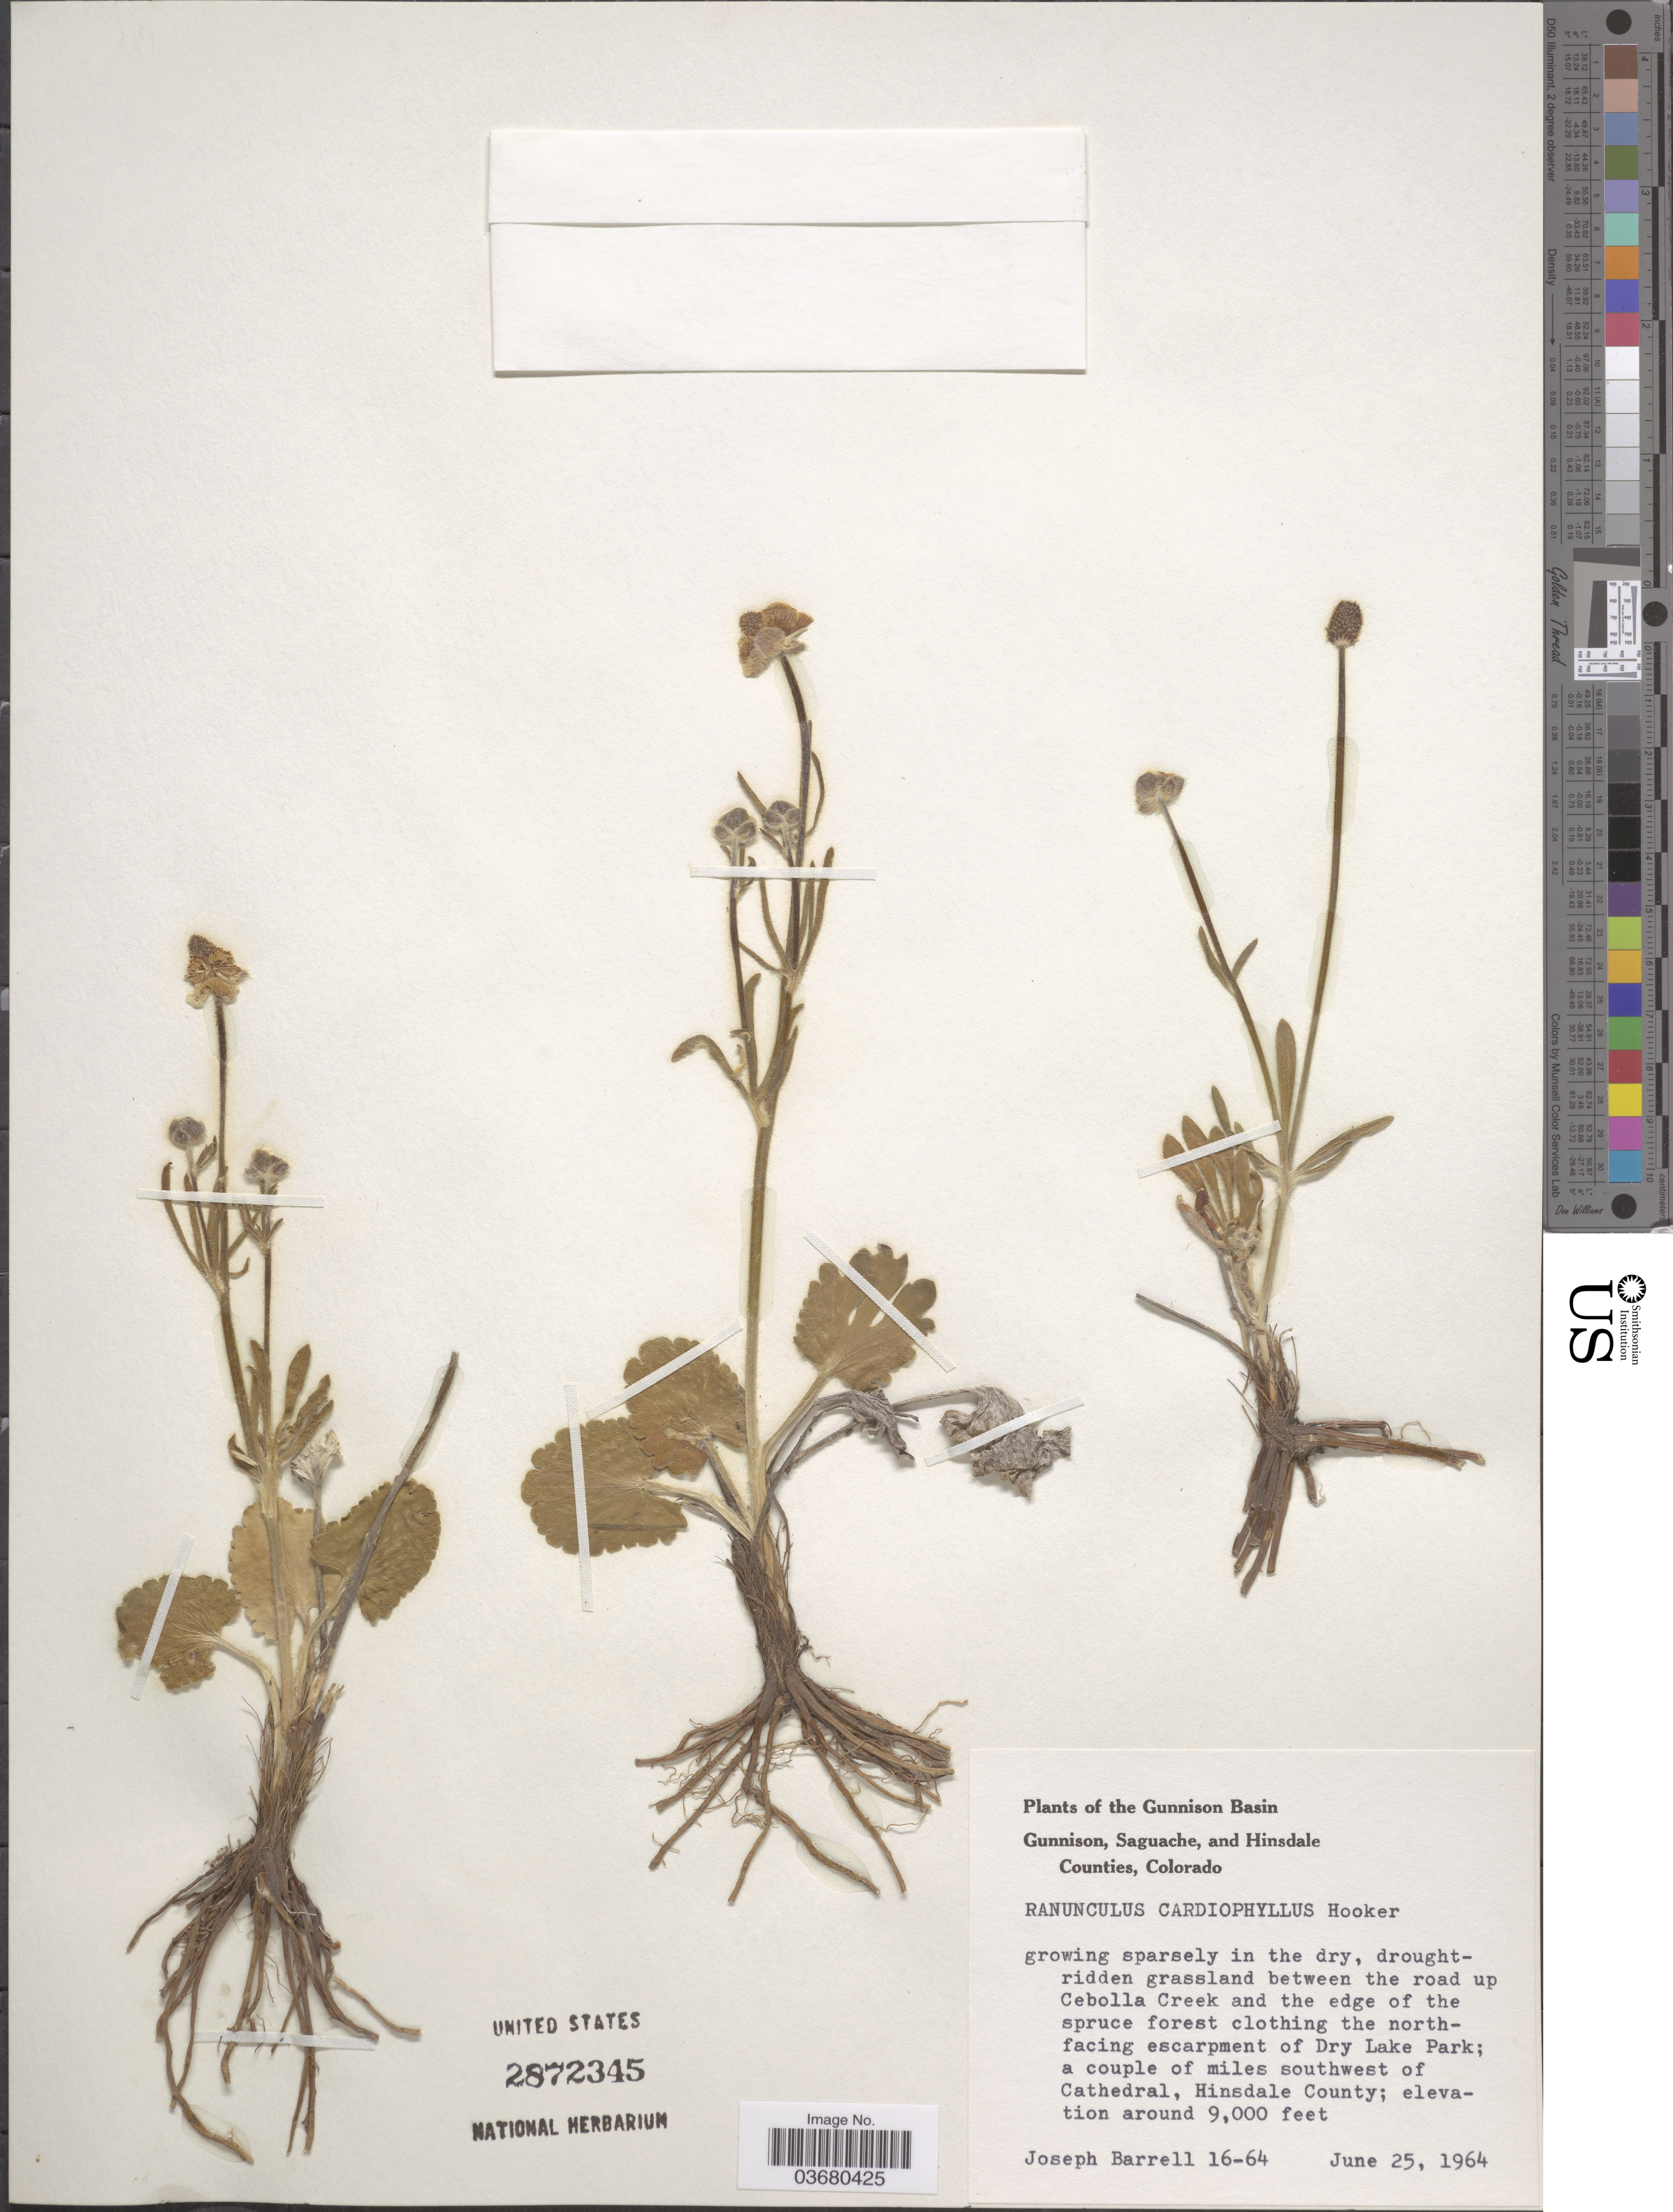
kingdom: Plantae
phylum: Tracheophyta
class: Magnoliopsida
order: Ranunculales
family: Ranunculaceae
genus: Ranunculus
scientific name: Ranunculus cardiophyllus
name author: Hook.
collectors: J. Barrell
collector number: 16-64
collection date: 1964-06-25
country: United States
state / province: Colorado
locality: The Gunnison Basin. Between the road up Cebolla Creek and the edge of the spruce forest clothing the north-facing escarpment of Dry Lake Park; a couple of miles southwest of Cathedral, Hinsdale County.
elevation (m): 2743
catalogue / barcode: US 2872345